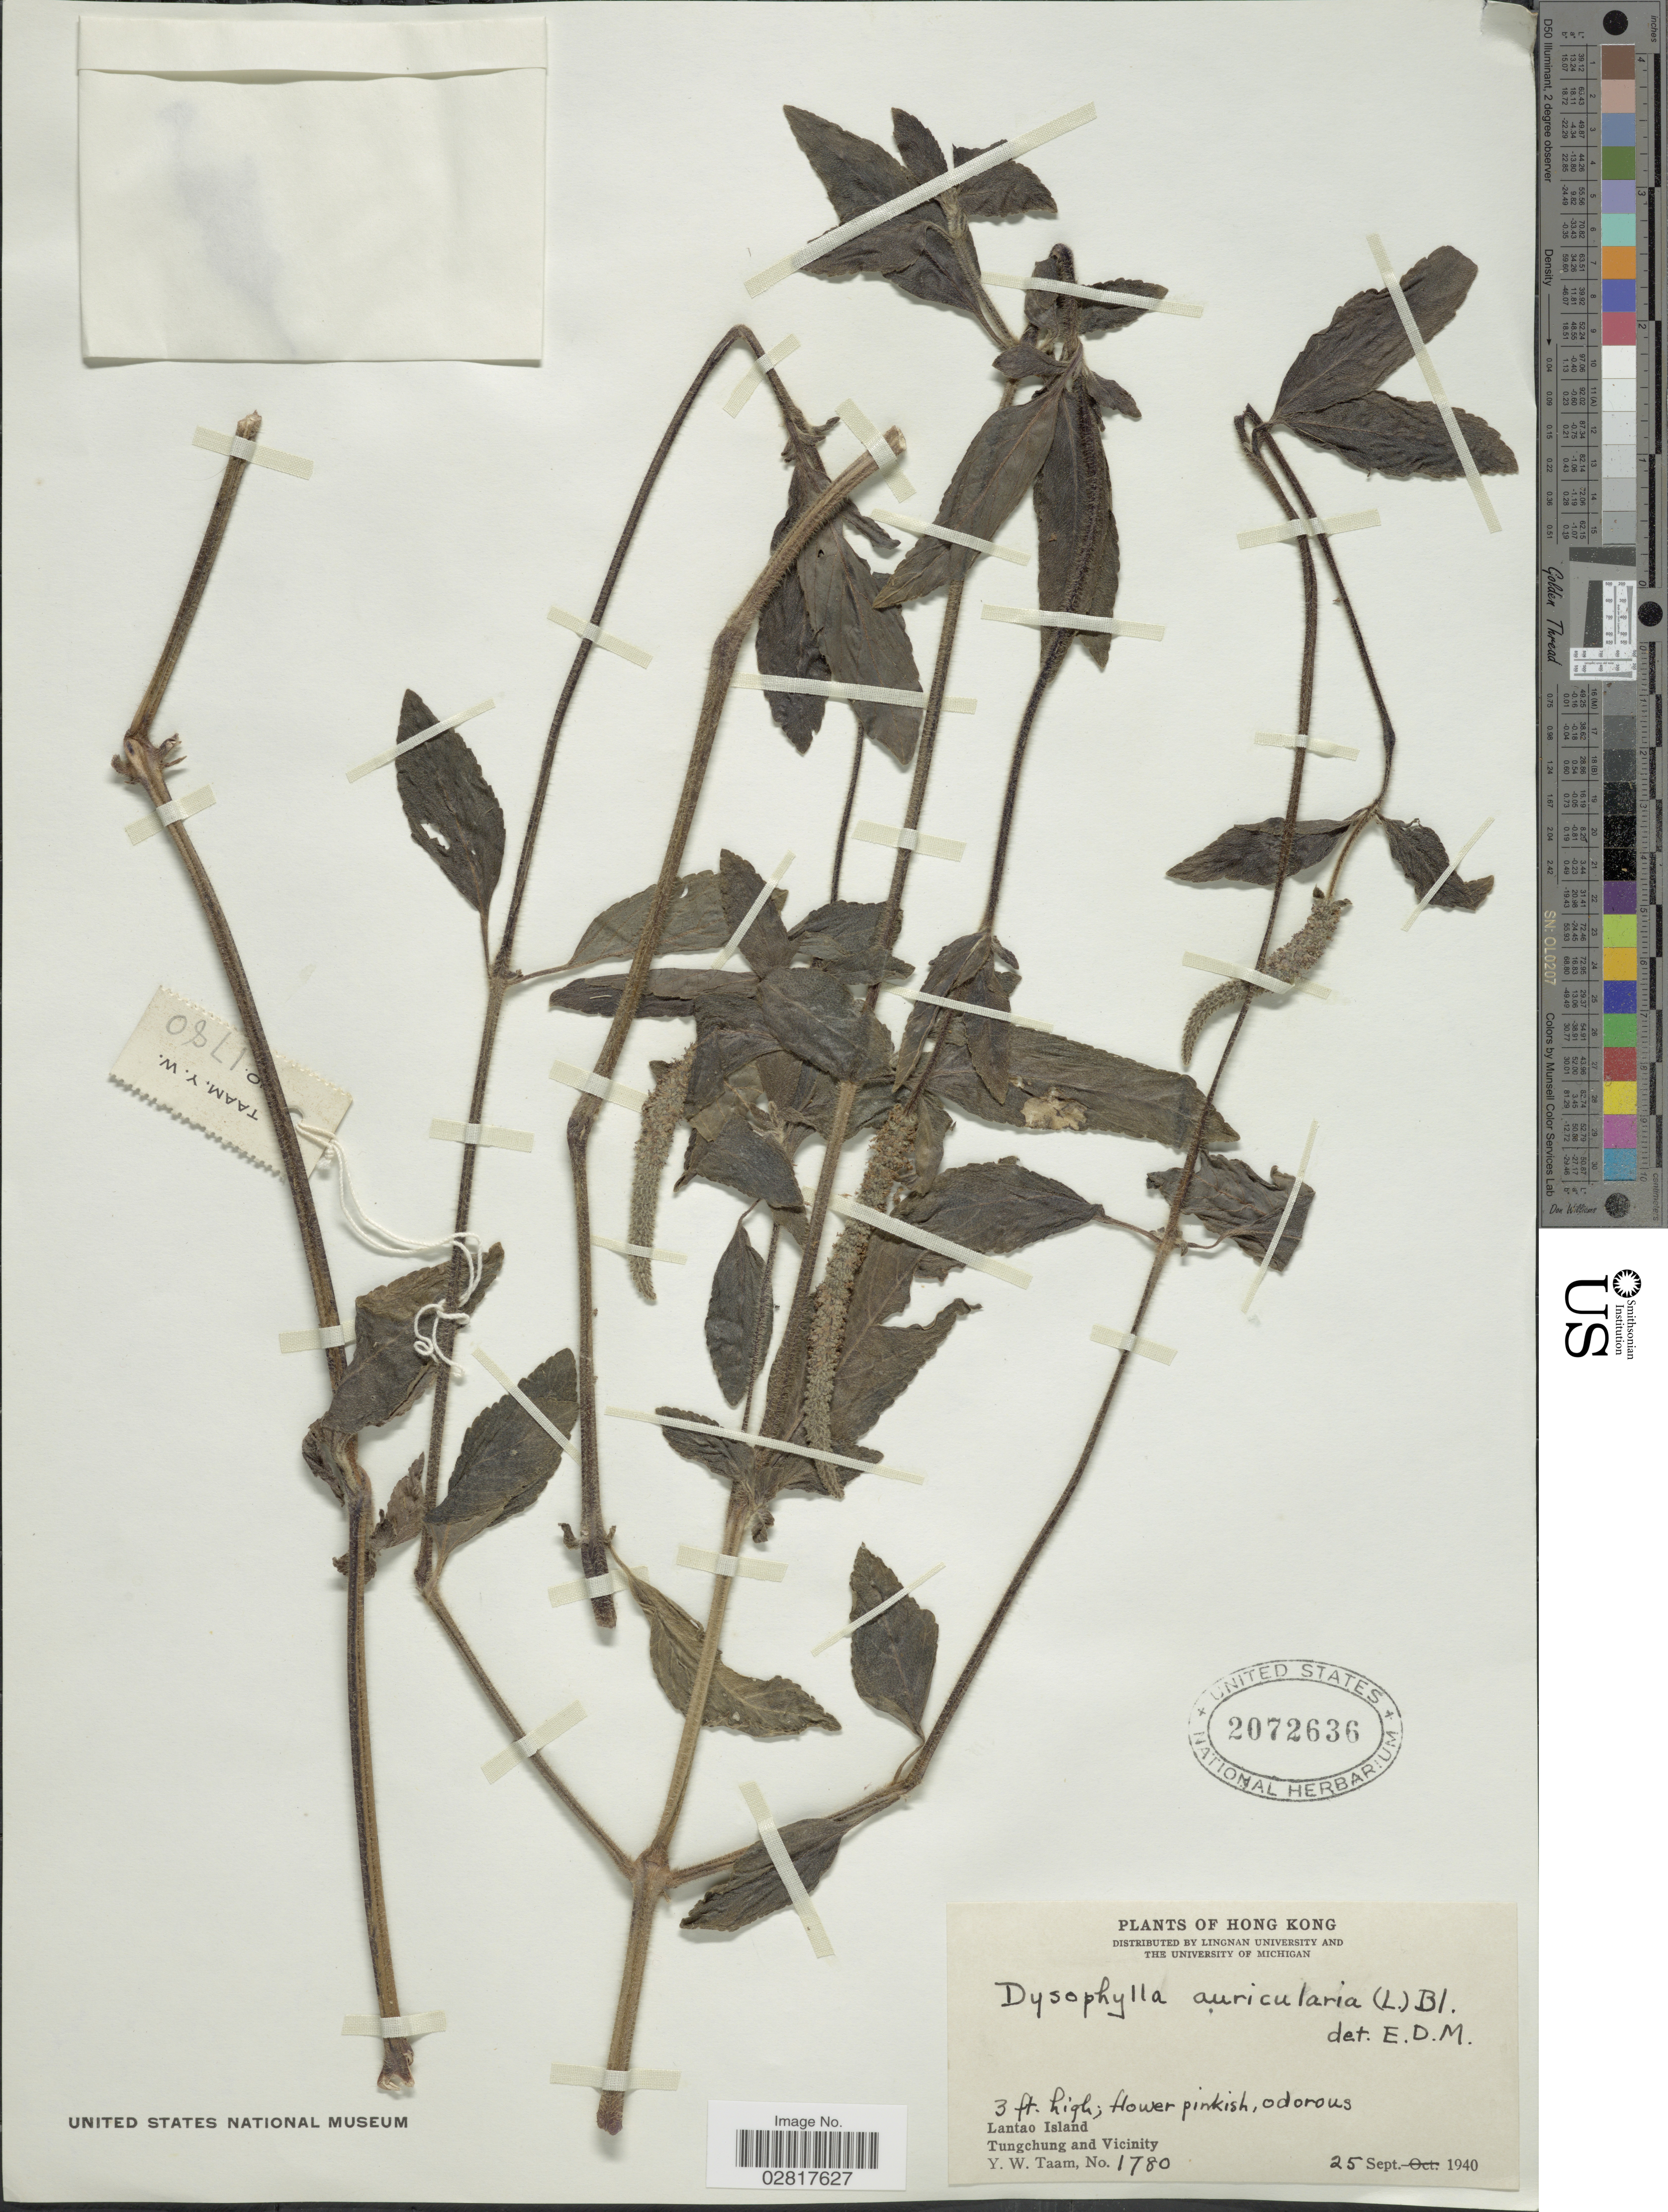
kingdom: Plantae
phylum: Tracheophyta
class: Magnoliopsida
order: Lamiales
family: Lamiaceae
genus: Pogostemon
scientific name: Pogostemon auricularius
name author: (L.) Hassk.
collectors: Y. W. Taam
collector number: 1780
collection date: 1940-09-25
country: China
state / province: Hong Kong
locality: Lantao Island, Tungchung and Vicinity.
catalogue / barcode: US 2072636